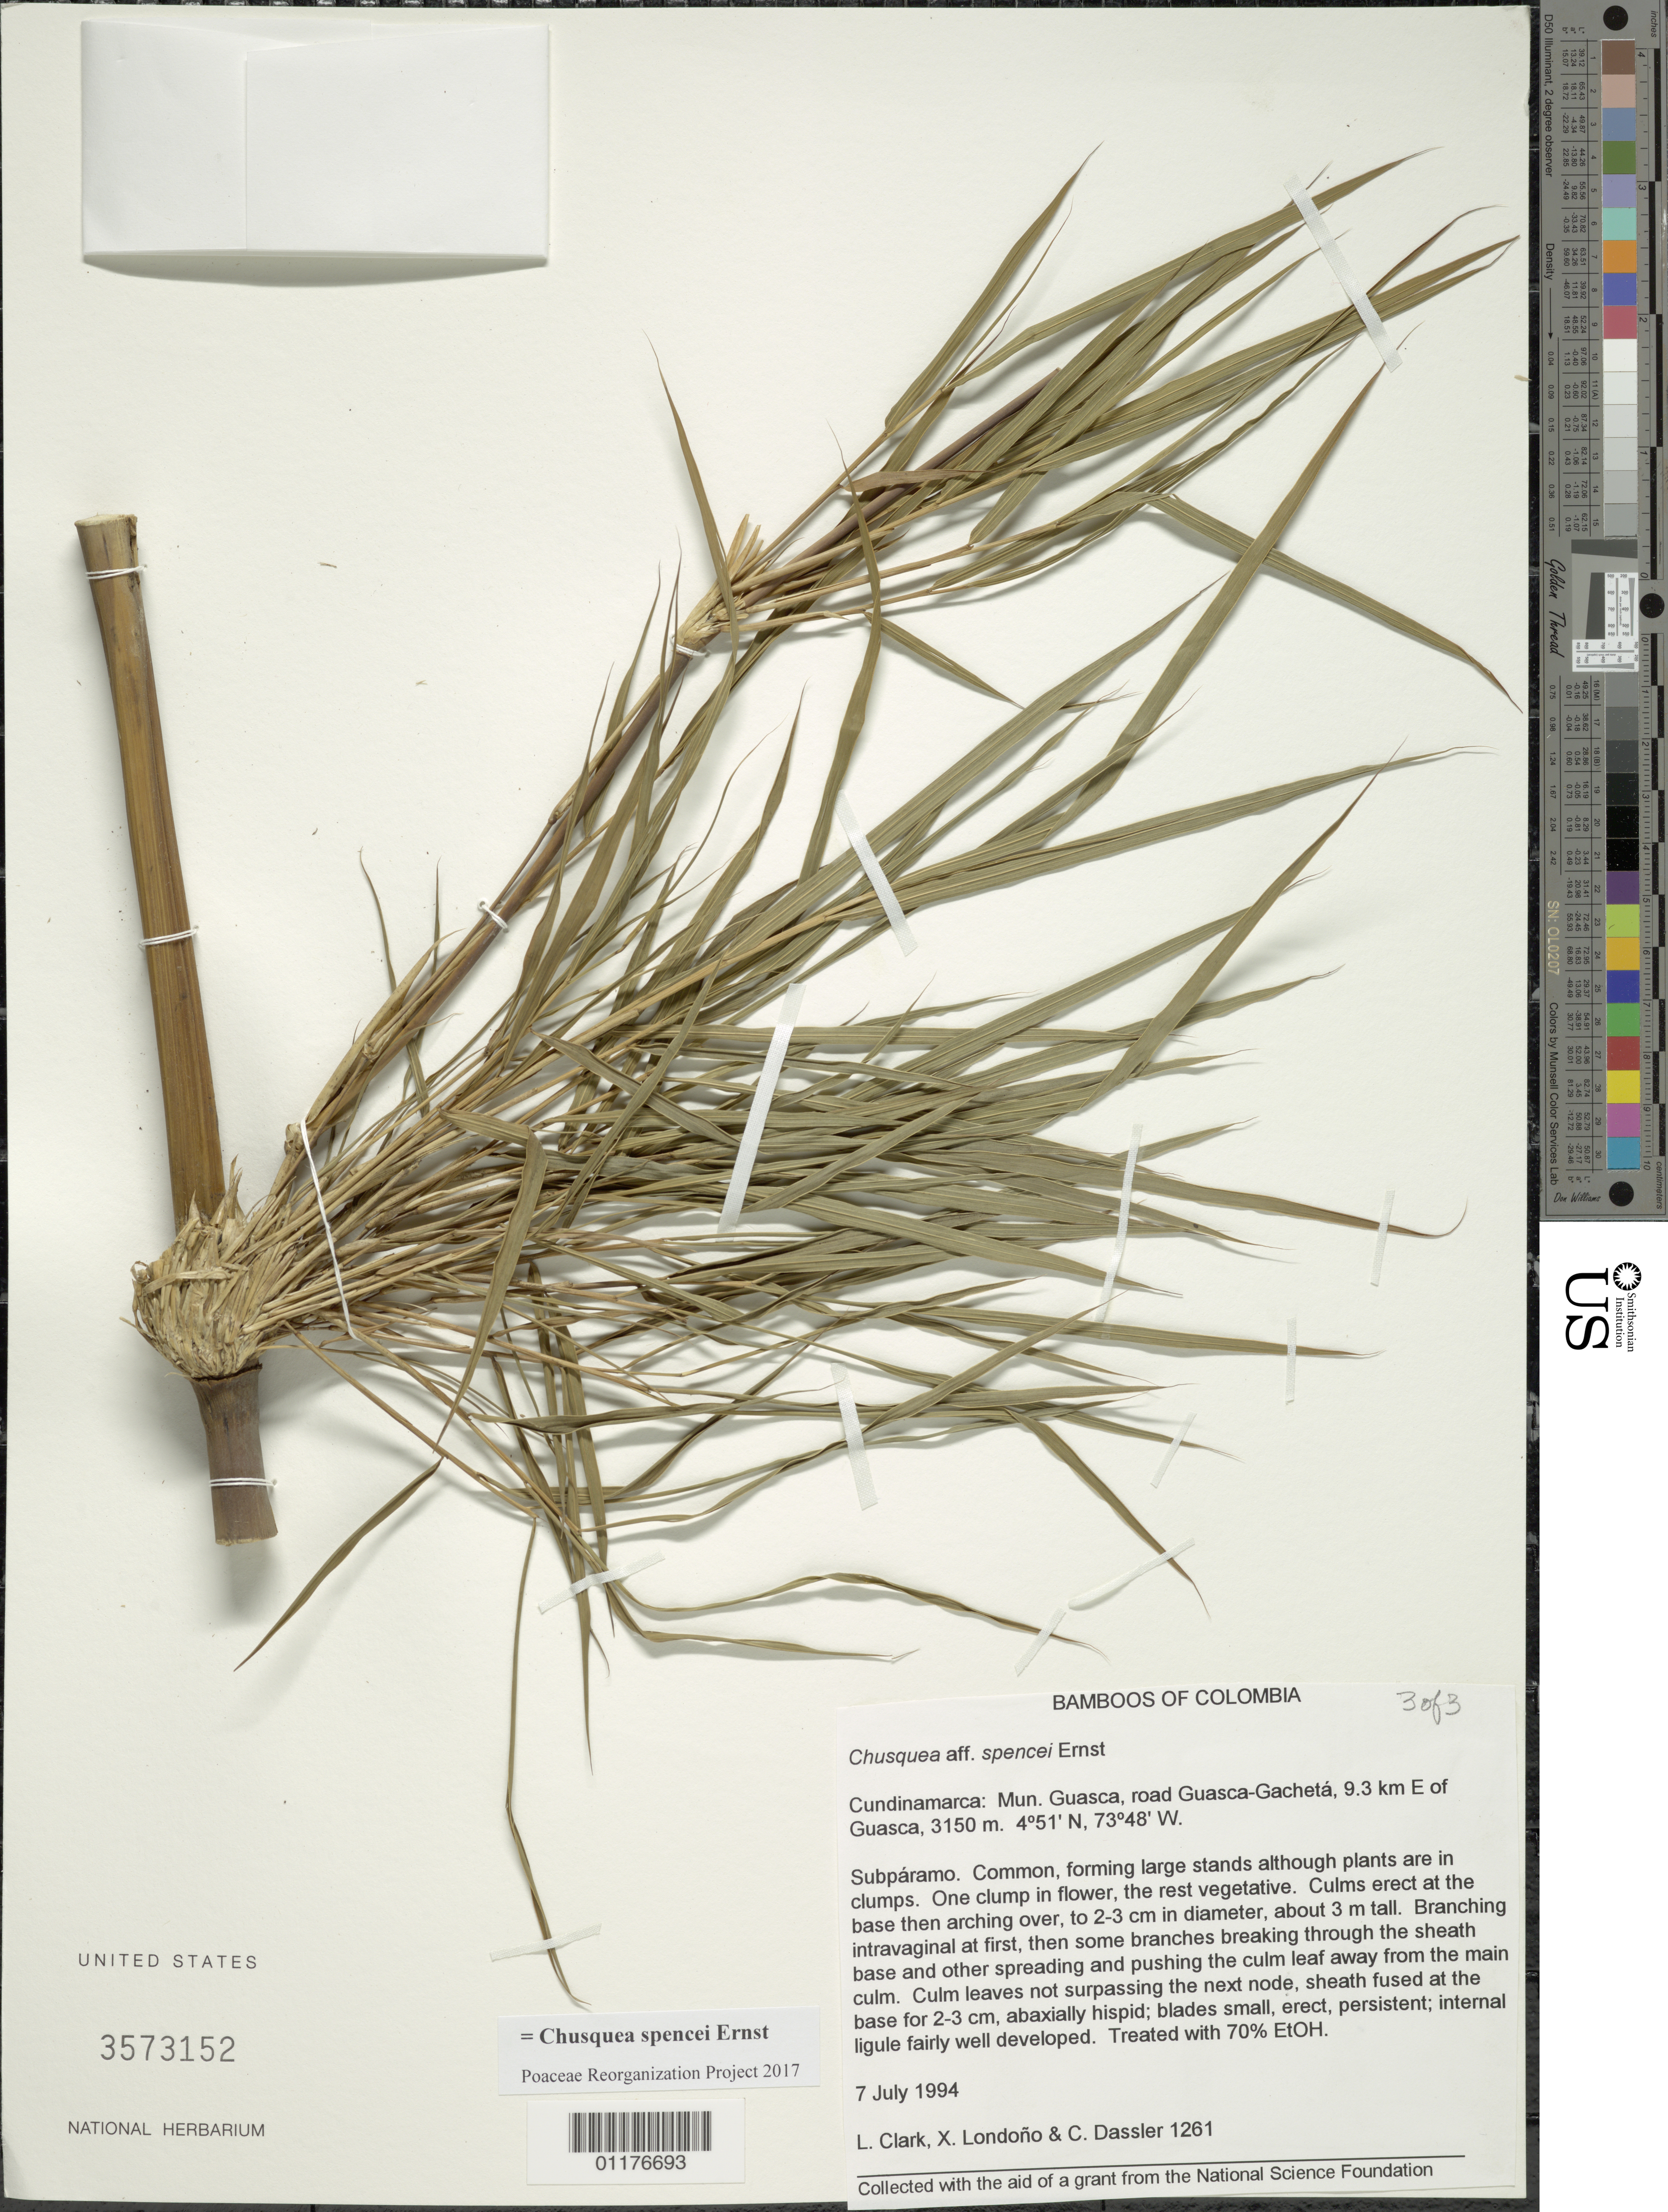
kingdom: Plantae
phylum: Tracheophyta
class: Liliopsida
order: Poales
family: Poaceae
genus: Chusquea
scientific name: Chusquea spencei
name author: Ernst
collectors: L. G. Clark, X. Londoño & C. Dassler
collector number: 1261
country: Colombia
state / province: Cundinamarca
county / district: Guasca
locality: E of Guasca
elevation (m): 3150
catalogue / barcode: US 3573152